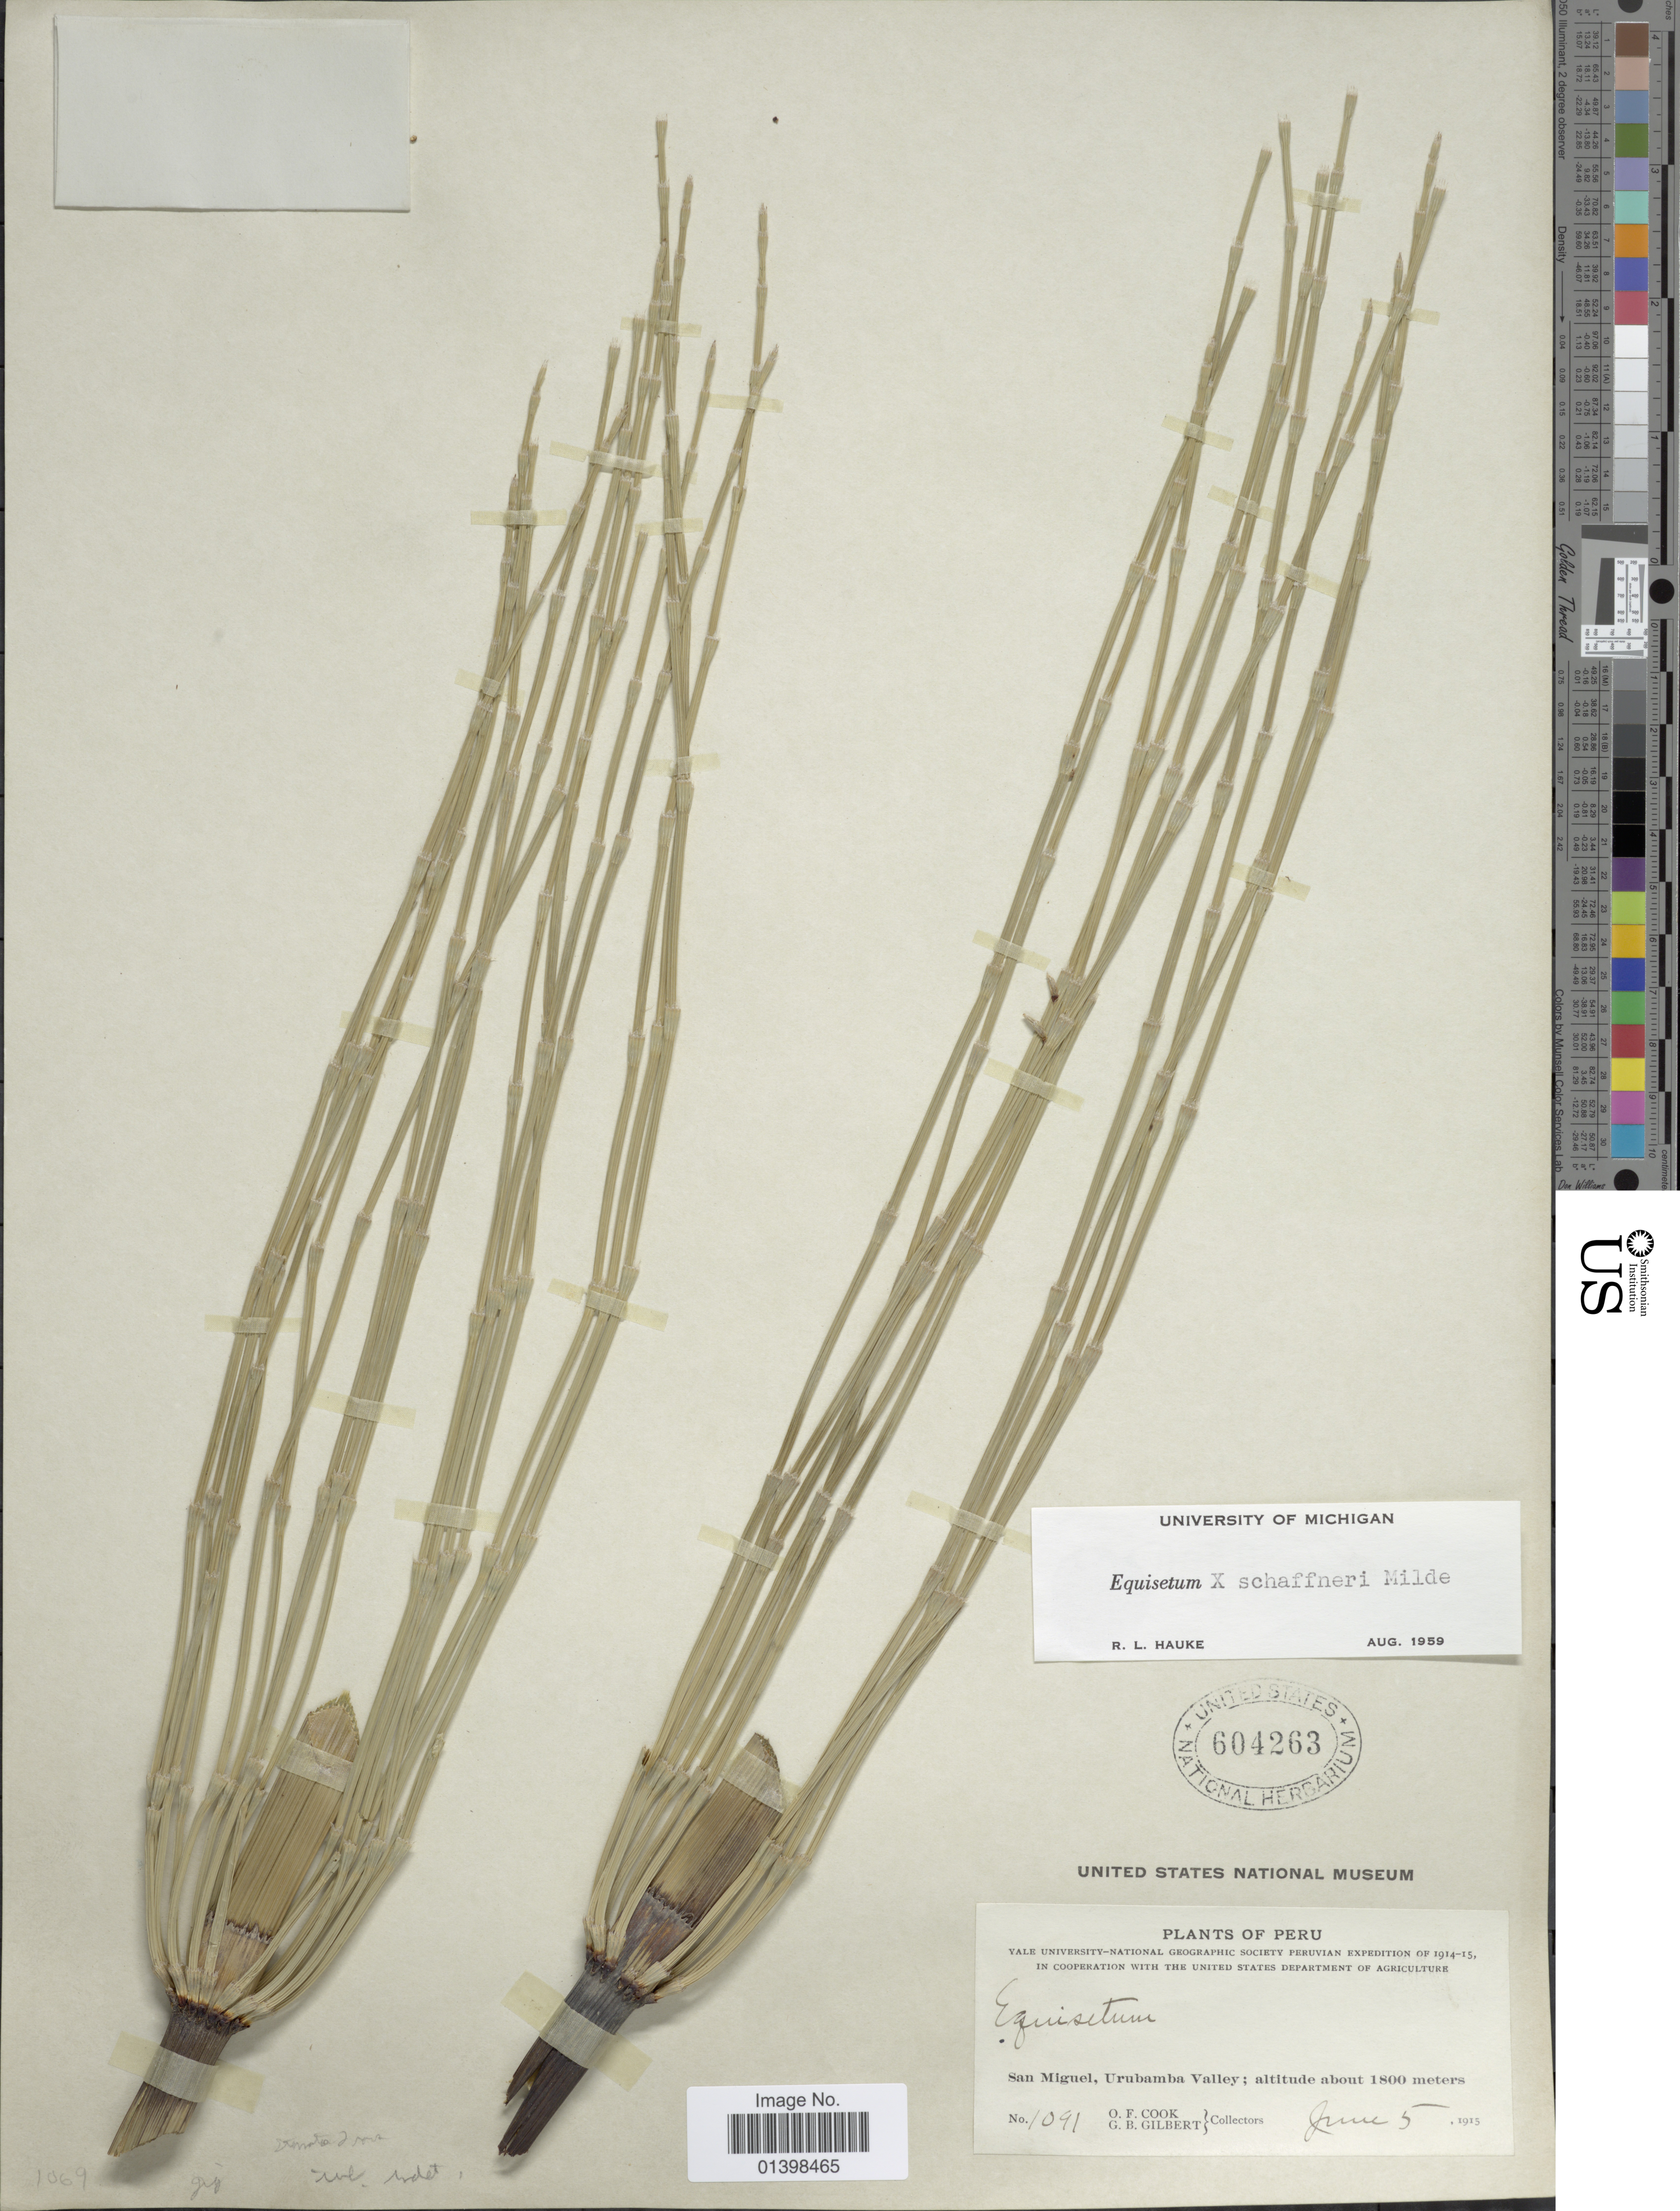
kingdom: Plantae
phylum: Tracheophyta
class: Polypodiopsida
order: Equisetales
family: Equisetaceae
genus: Equisetum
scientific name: Equisetum x schaffneri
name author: J. Milde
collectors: O. F. Cook & G. B. Gilbert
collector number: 1091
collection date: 1915-06-05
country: Peru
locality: San Miguel, urubamba Valley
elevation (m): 1800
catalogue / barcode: US 604263